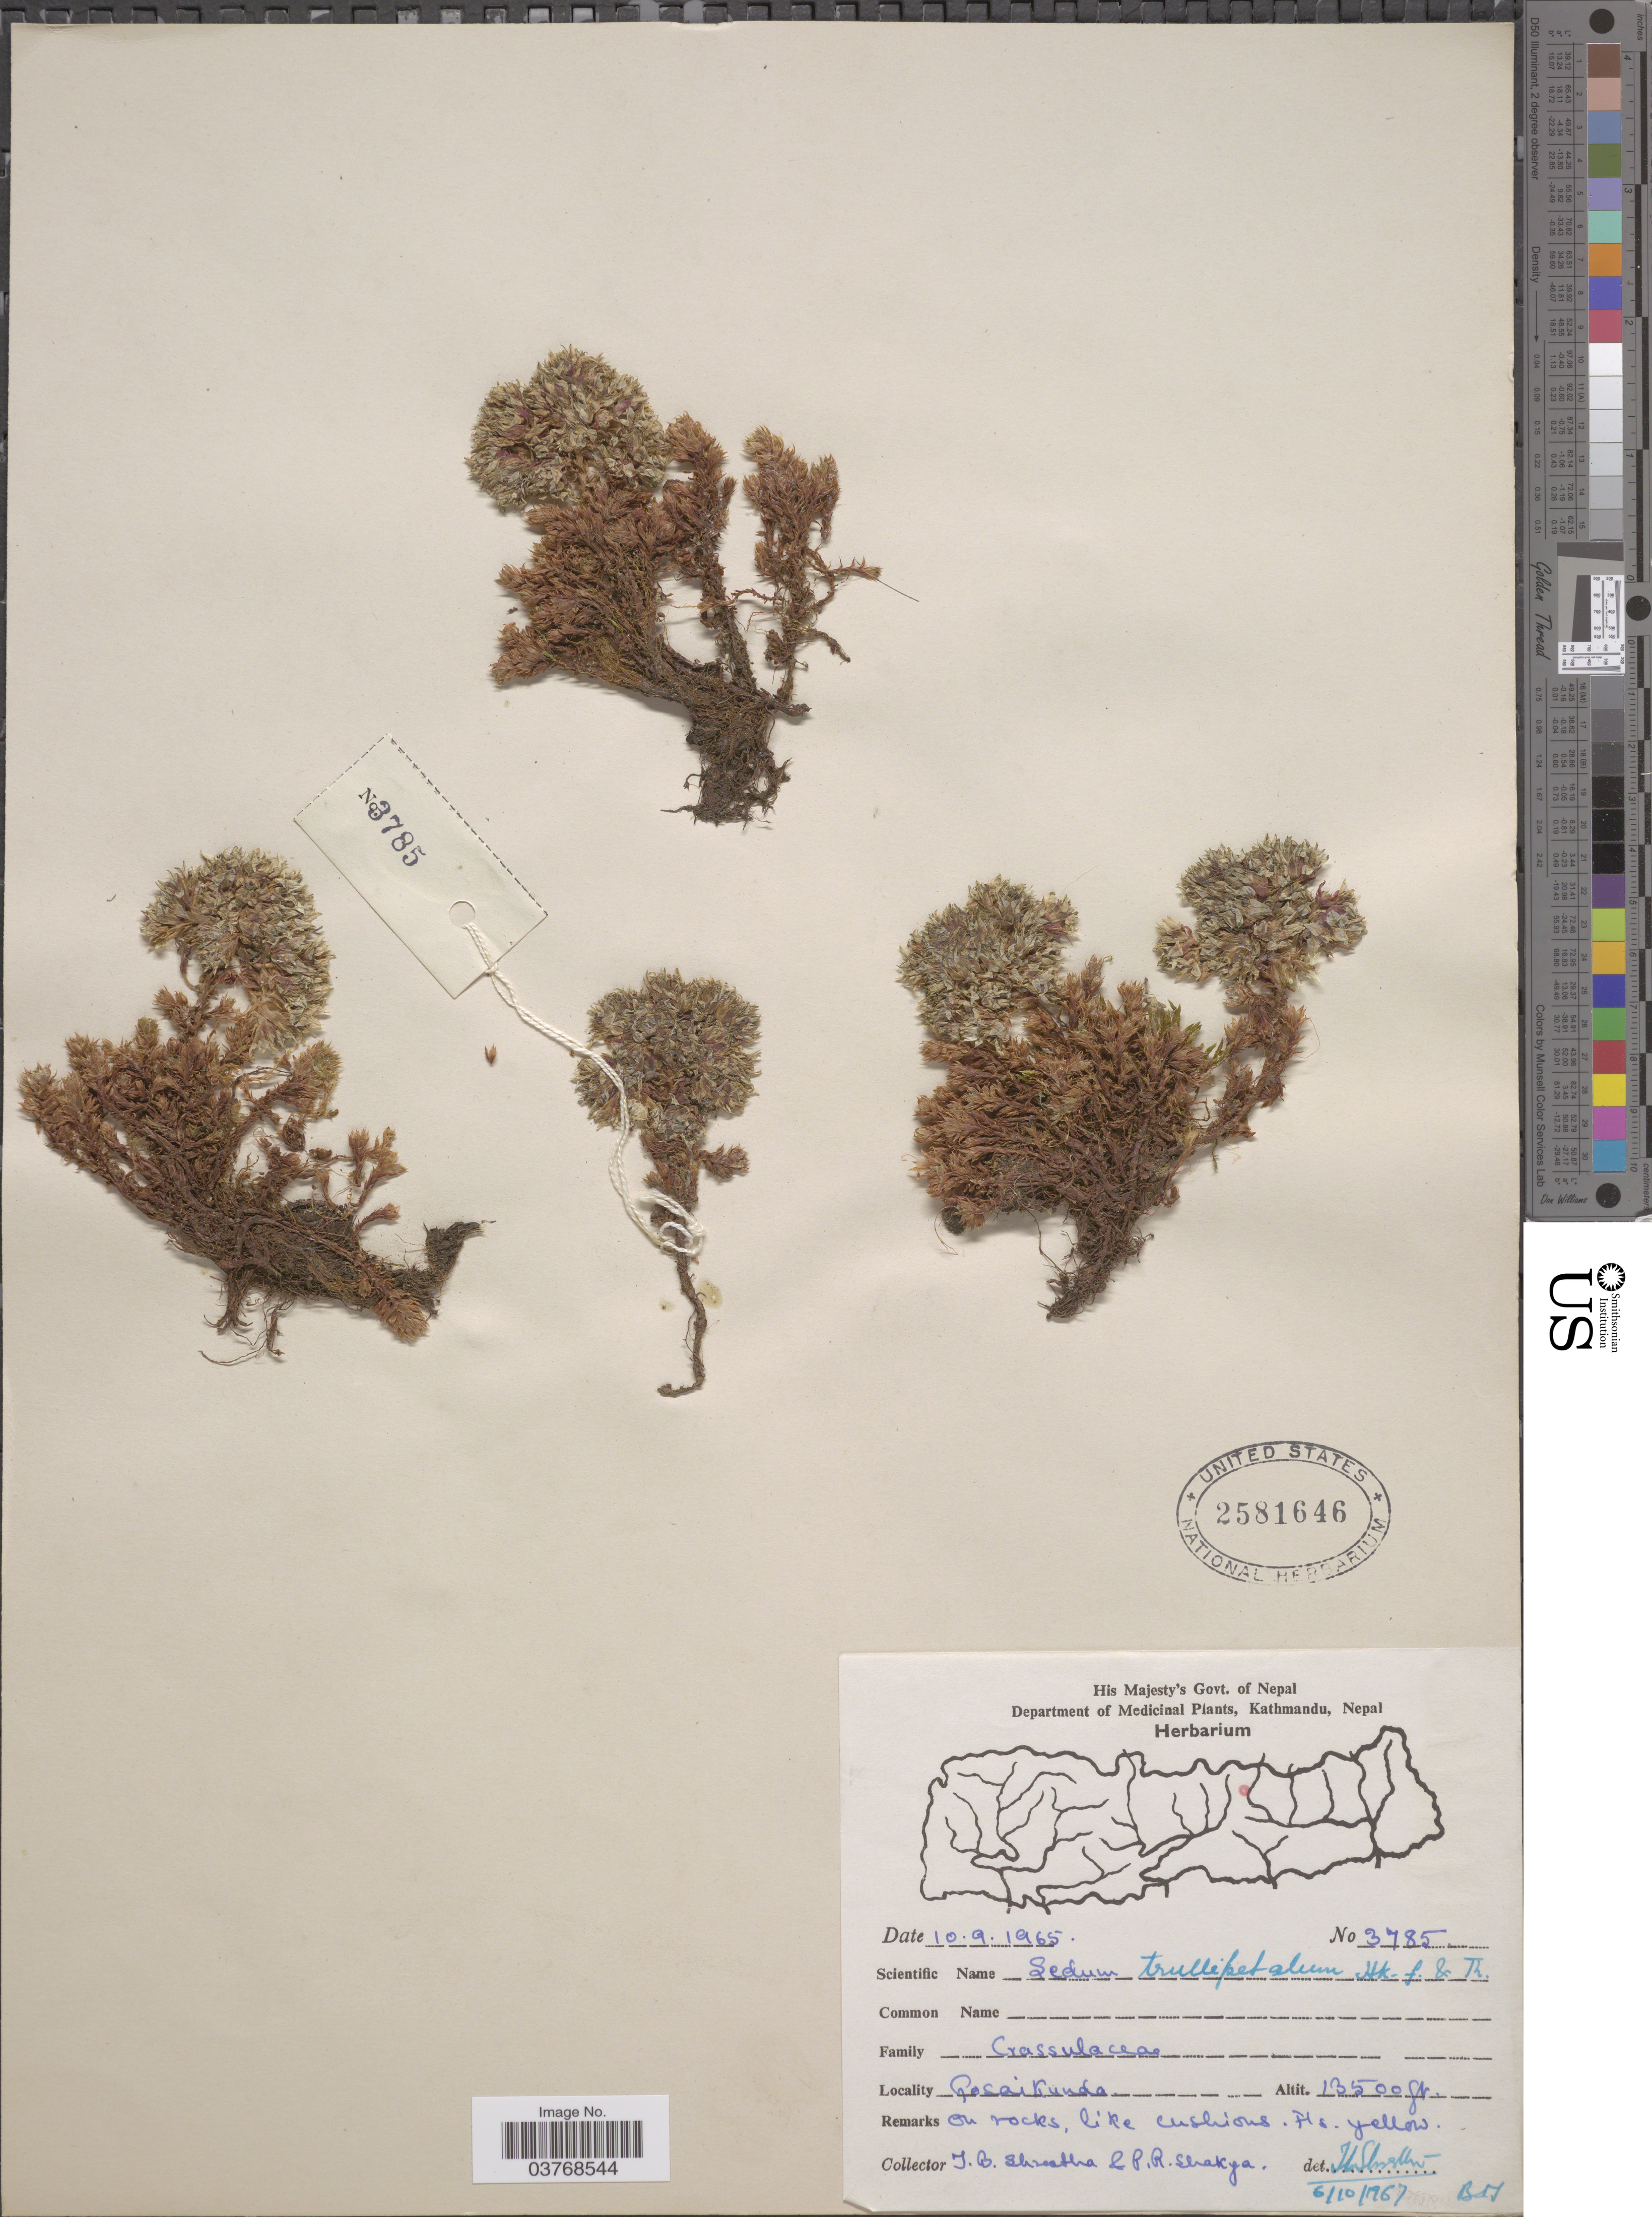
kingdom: Plantae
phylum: Tracheophyta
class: Magnoliopsida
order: Saxifragales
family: Crassulaceae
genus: Sedum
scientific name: Sedum trullipetalum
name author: Hook. f. & Thomson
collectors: T. B. Shrestha & P. Shakya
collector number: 3785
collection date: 1965-09-10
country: Nepal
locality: Gosaikunda.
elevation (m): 4115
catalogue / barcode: US 2581646